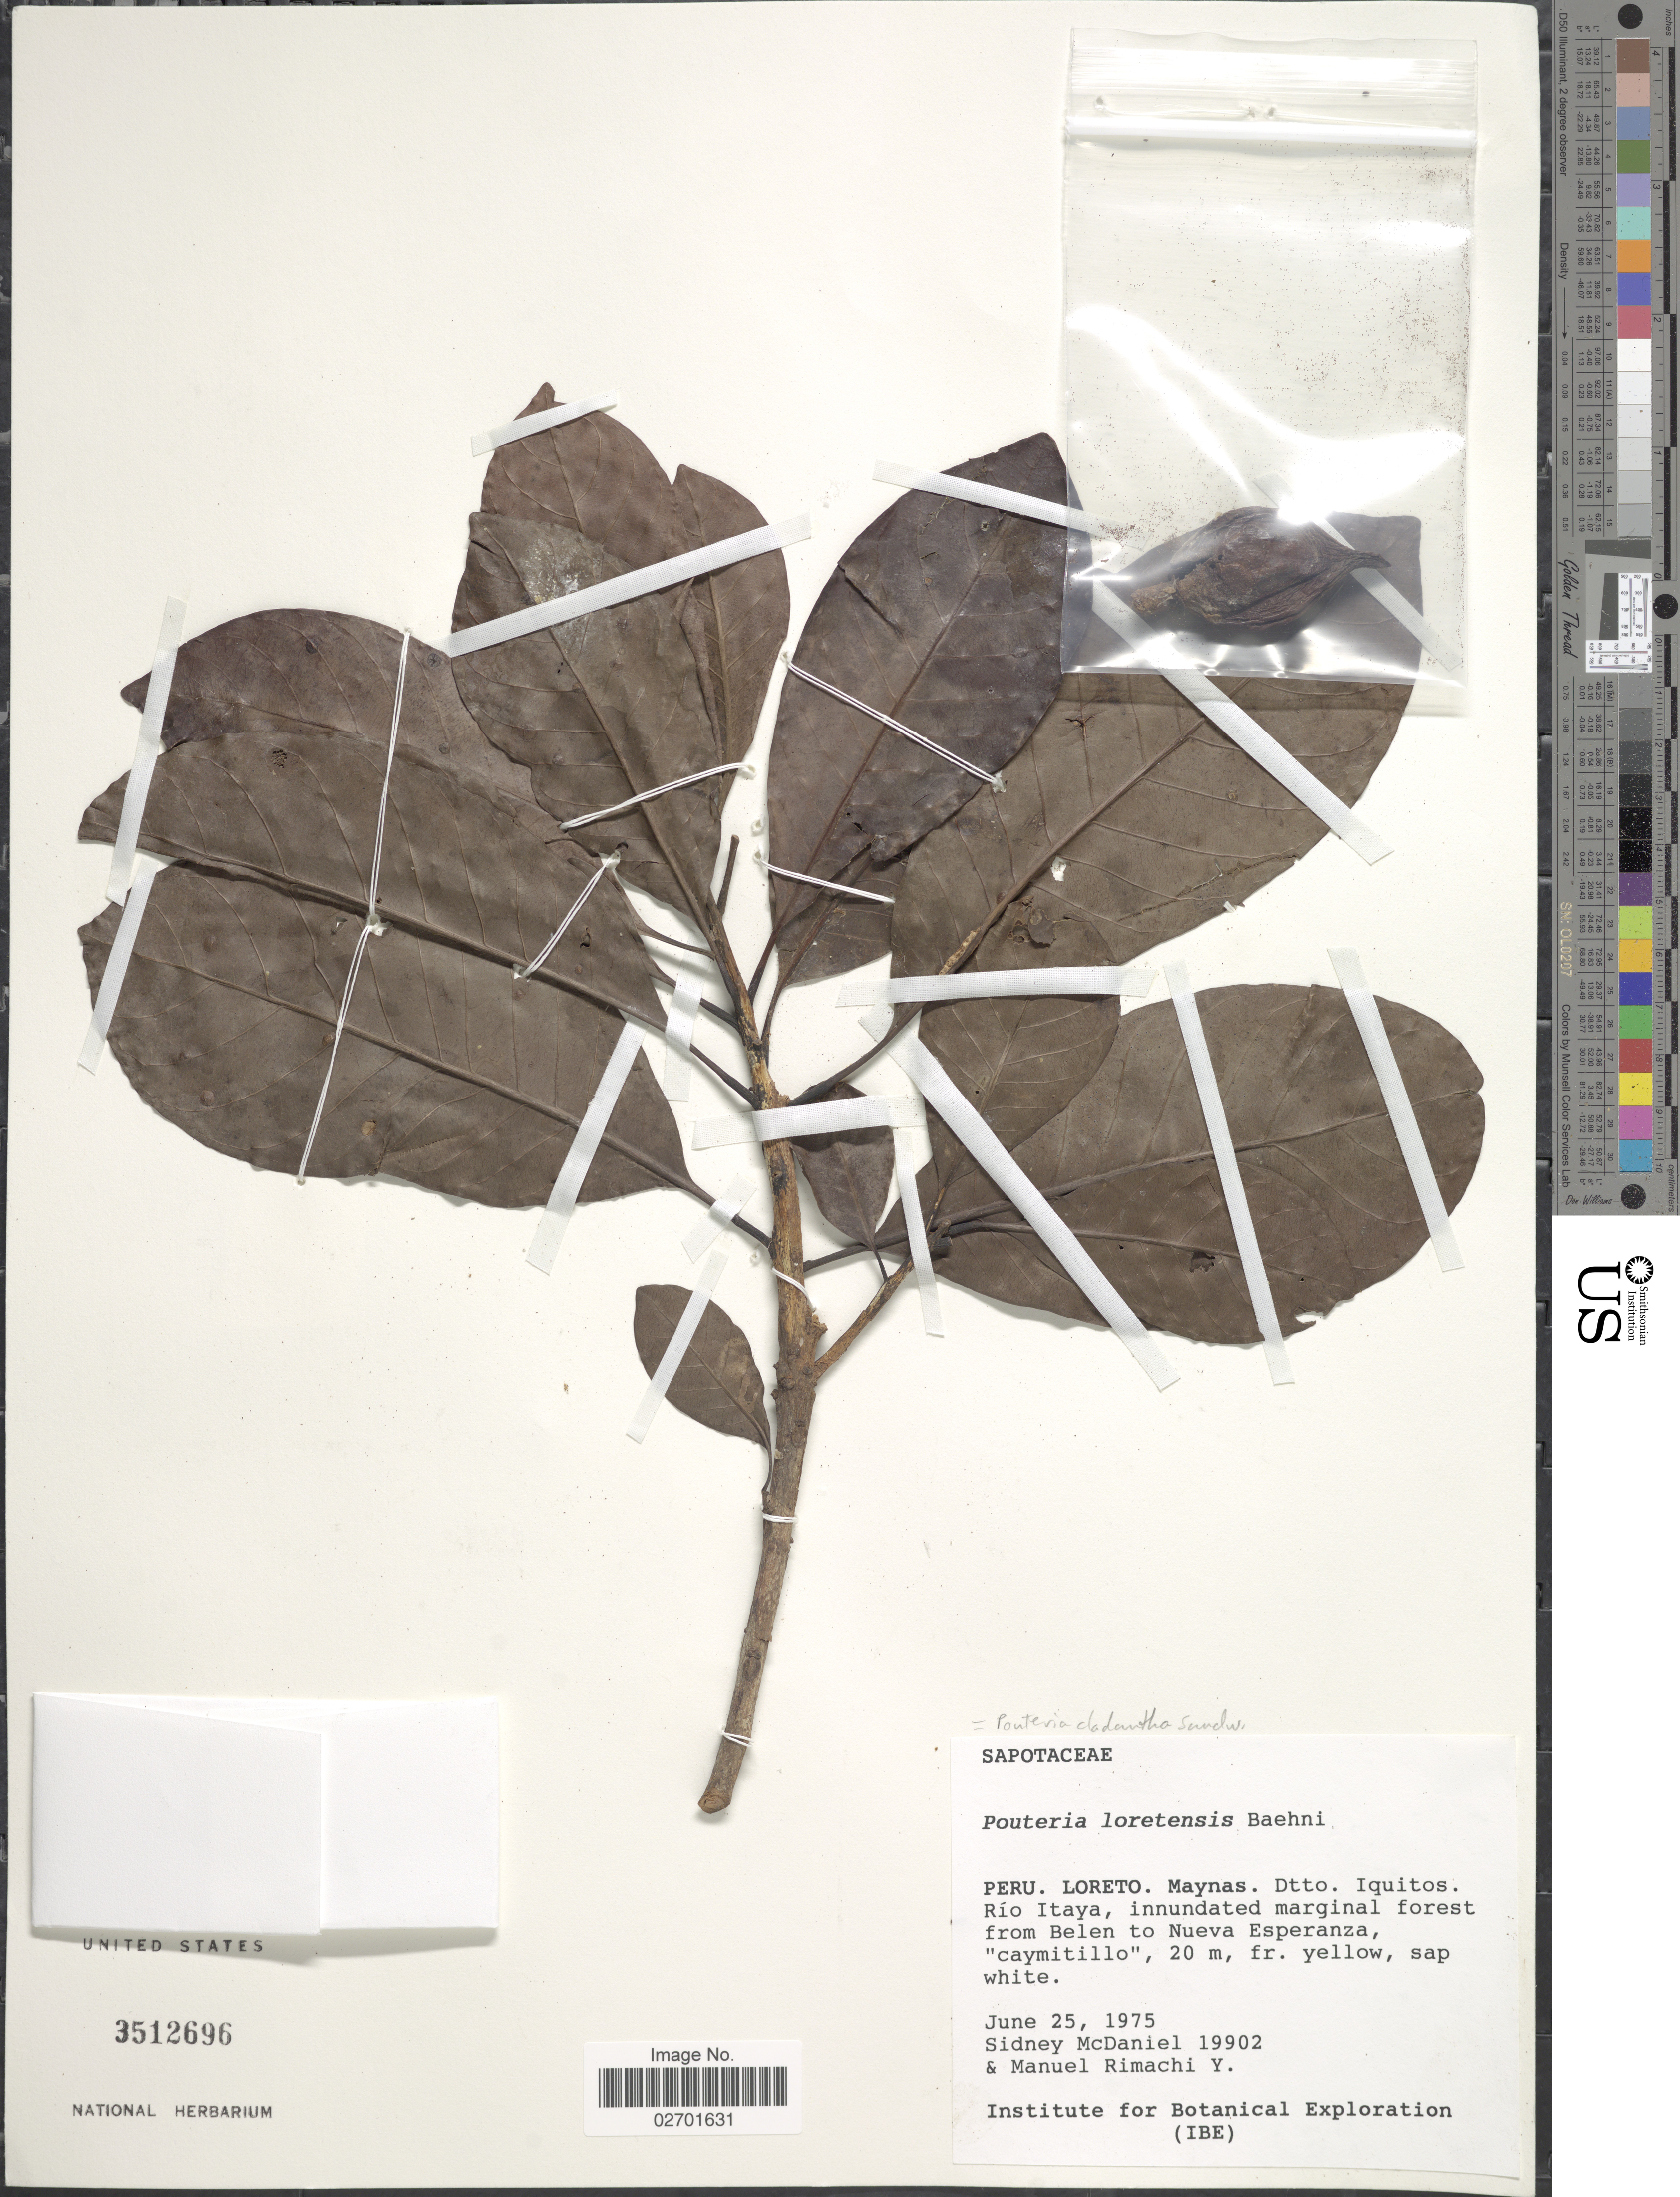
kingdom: Plantae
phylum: Tracheophyta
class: Magnoliopsida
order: Ericales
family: Sapotaceae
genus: Pouteria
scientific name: Pouteria cladantha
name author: Sandwith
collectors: S. McDaniel & M. Rimachi Y.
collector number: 19902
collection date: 1975-06-25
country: Peru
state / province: Loreto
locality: Peru, Loreto, Maynas, Dtto, Iquitos. Rio Itaya, innundated marginal forest from Belem to Nueva Esperanza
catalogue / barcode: US 3512696